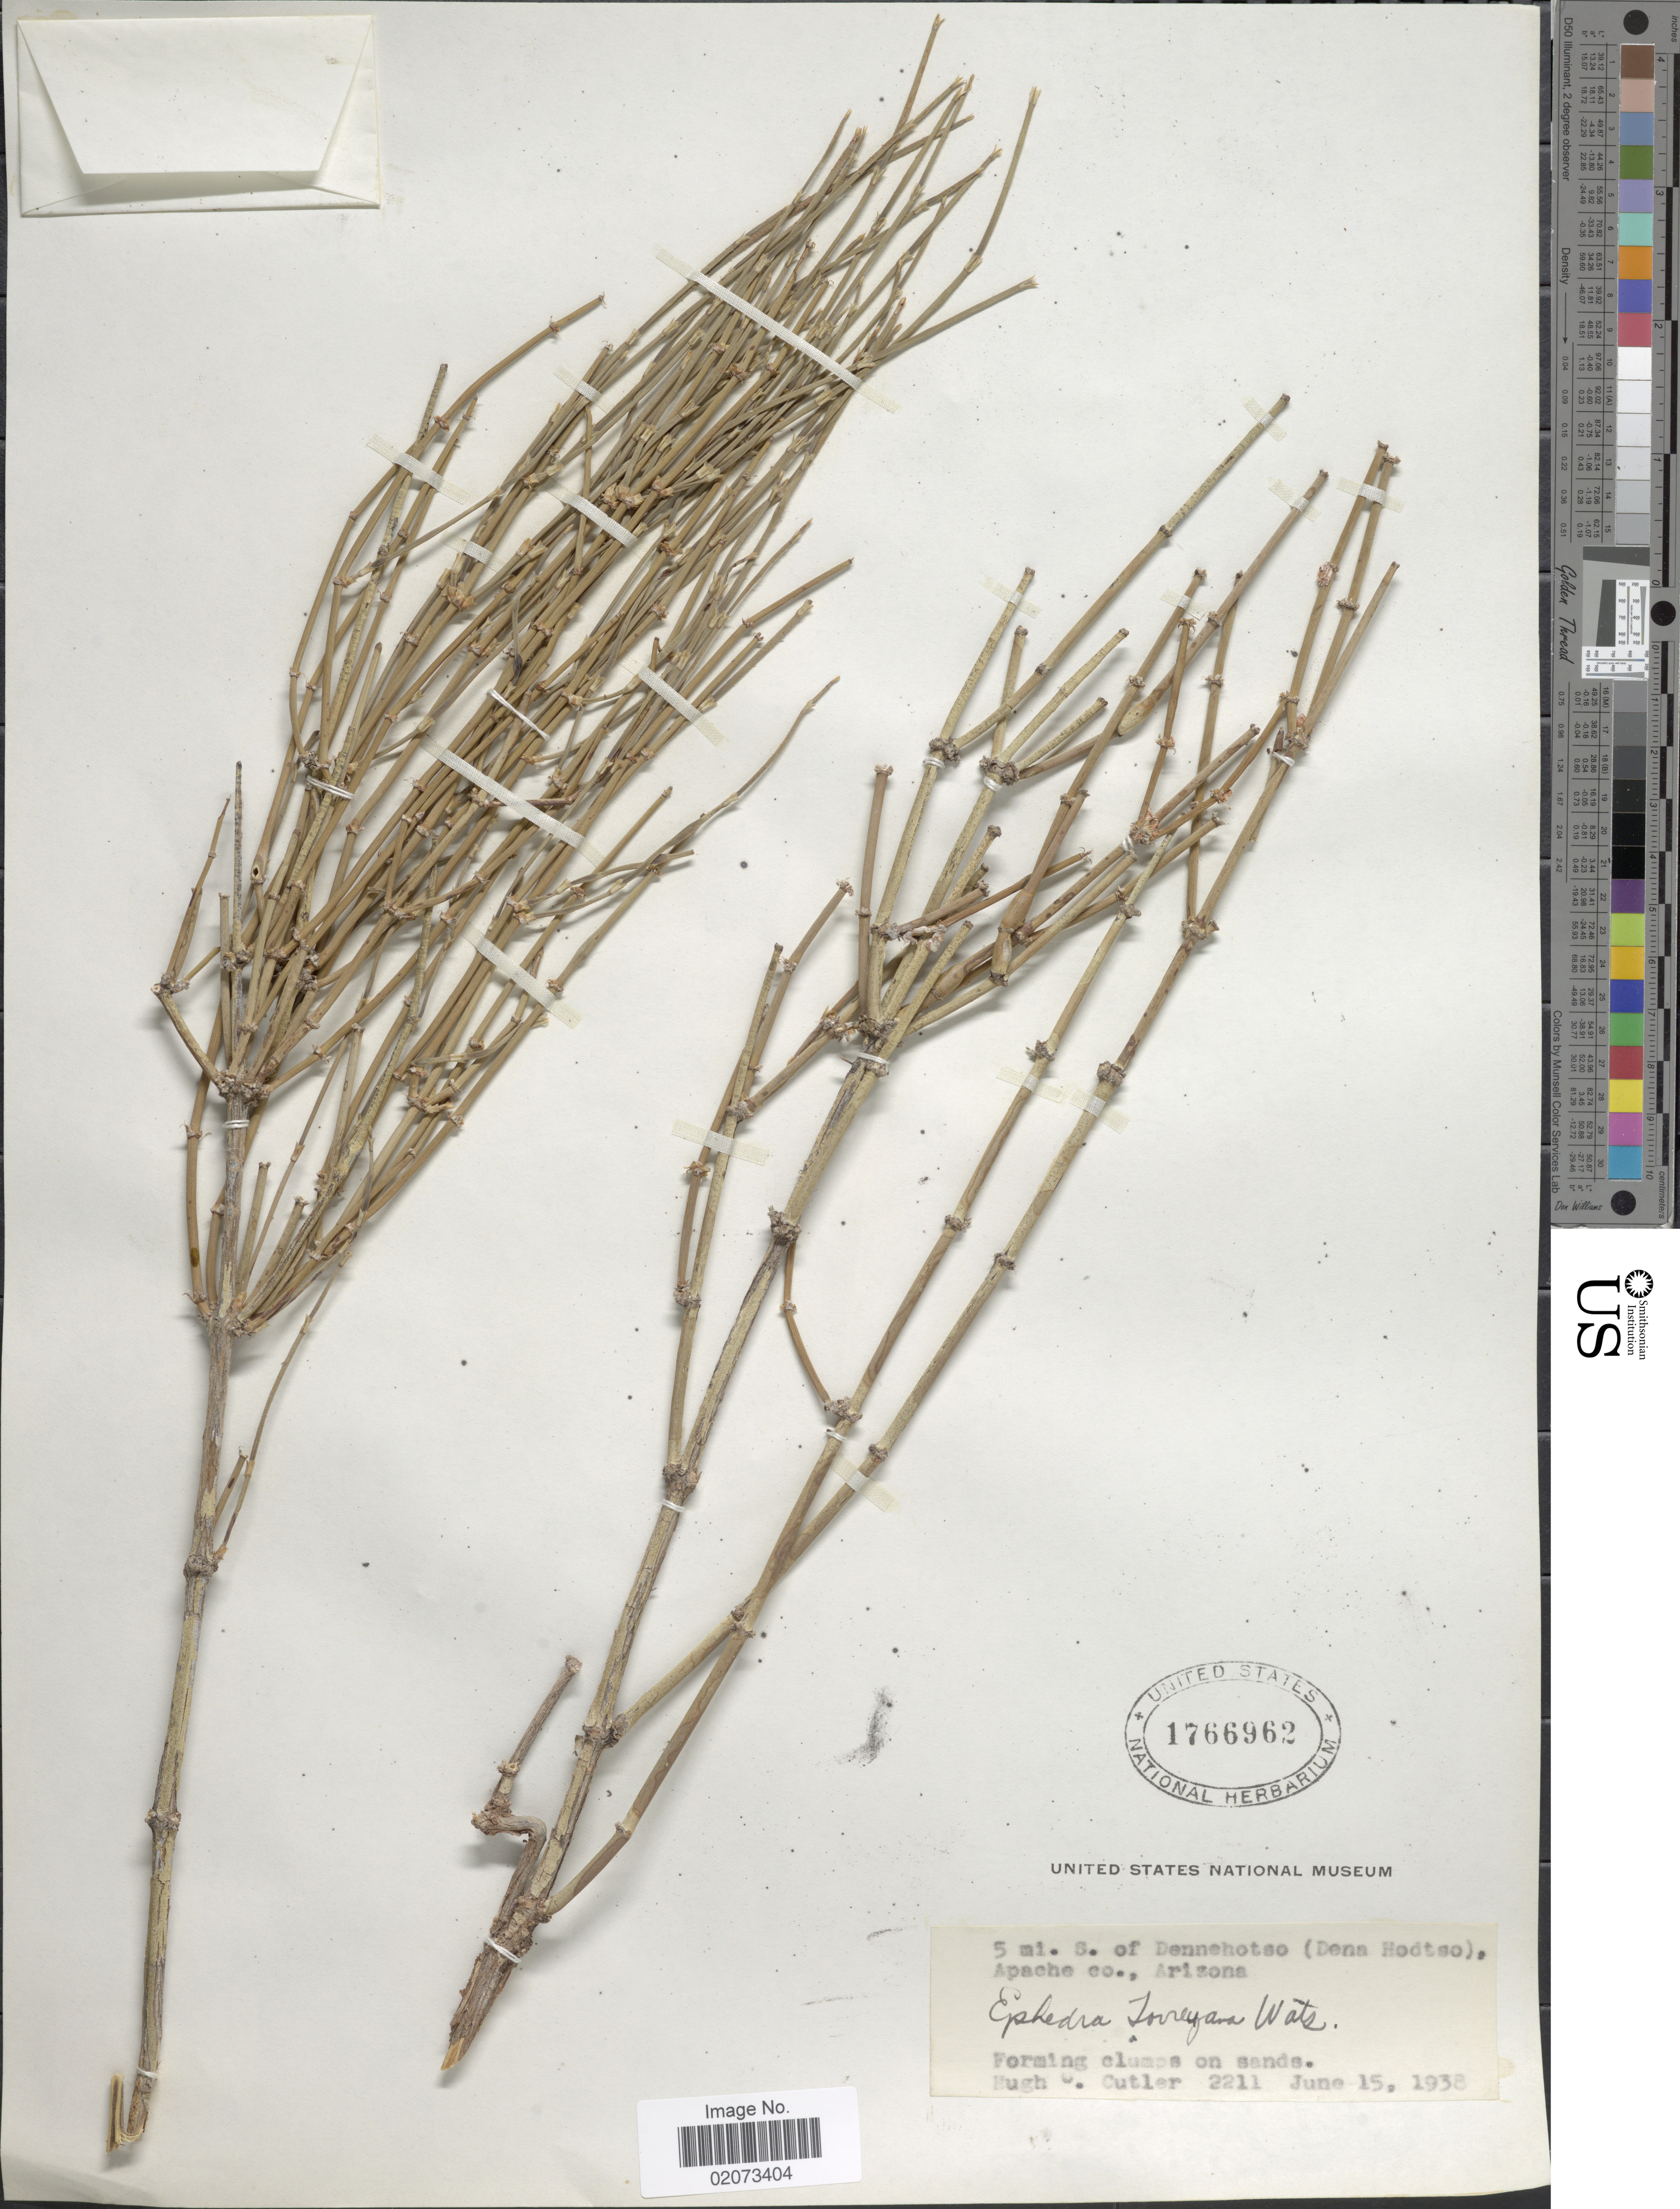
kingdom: Plantae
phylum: Tracheophyta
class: Gnetopsida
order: Ephedrales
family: Ephedraceae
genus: Ephedra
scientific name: Ephedra torreyana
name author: S. Watson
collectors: H. C. Cutler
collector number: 2211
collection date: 1938-06-15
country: United States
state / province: Arizona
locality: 5 mi. s. of Dennehotso (Dena Hodtso), Apache Co., Arizona.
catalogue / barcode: US 1766962